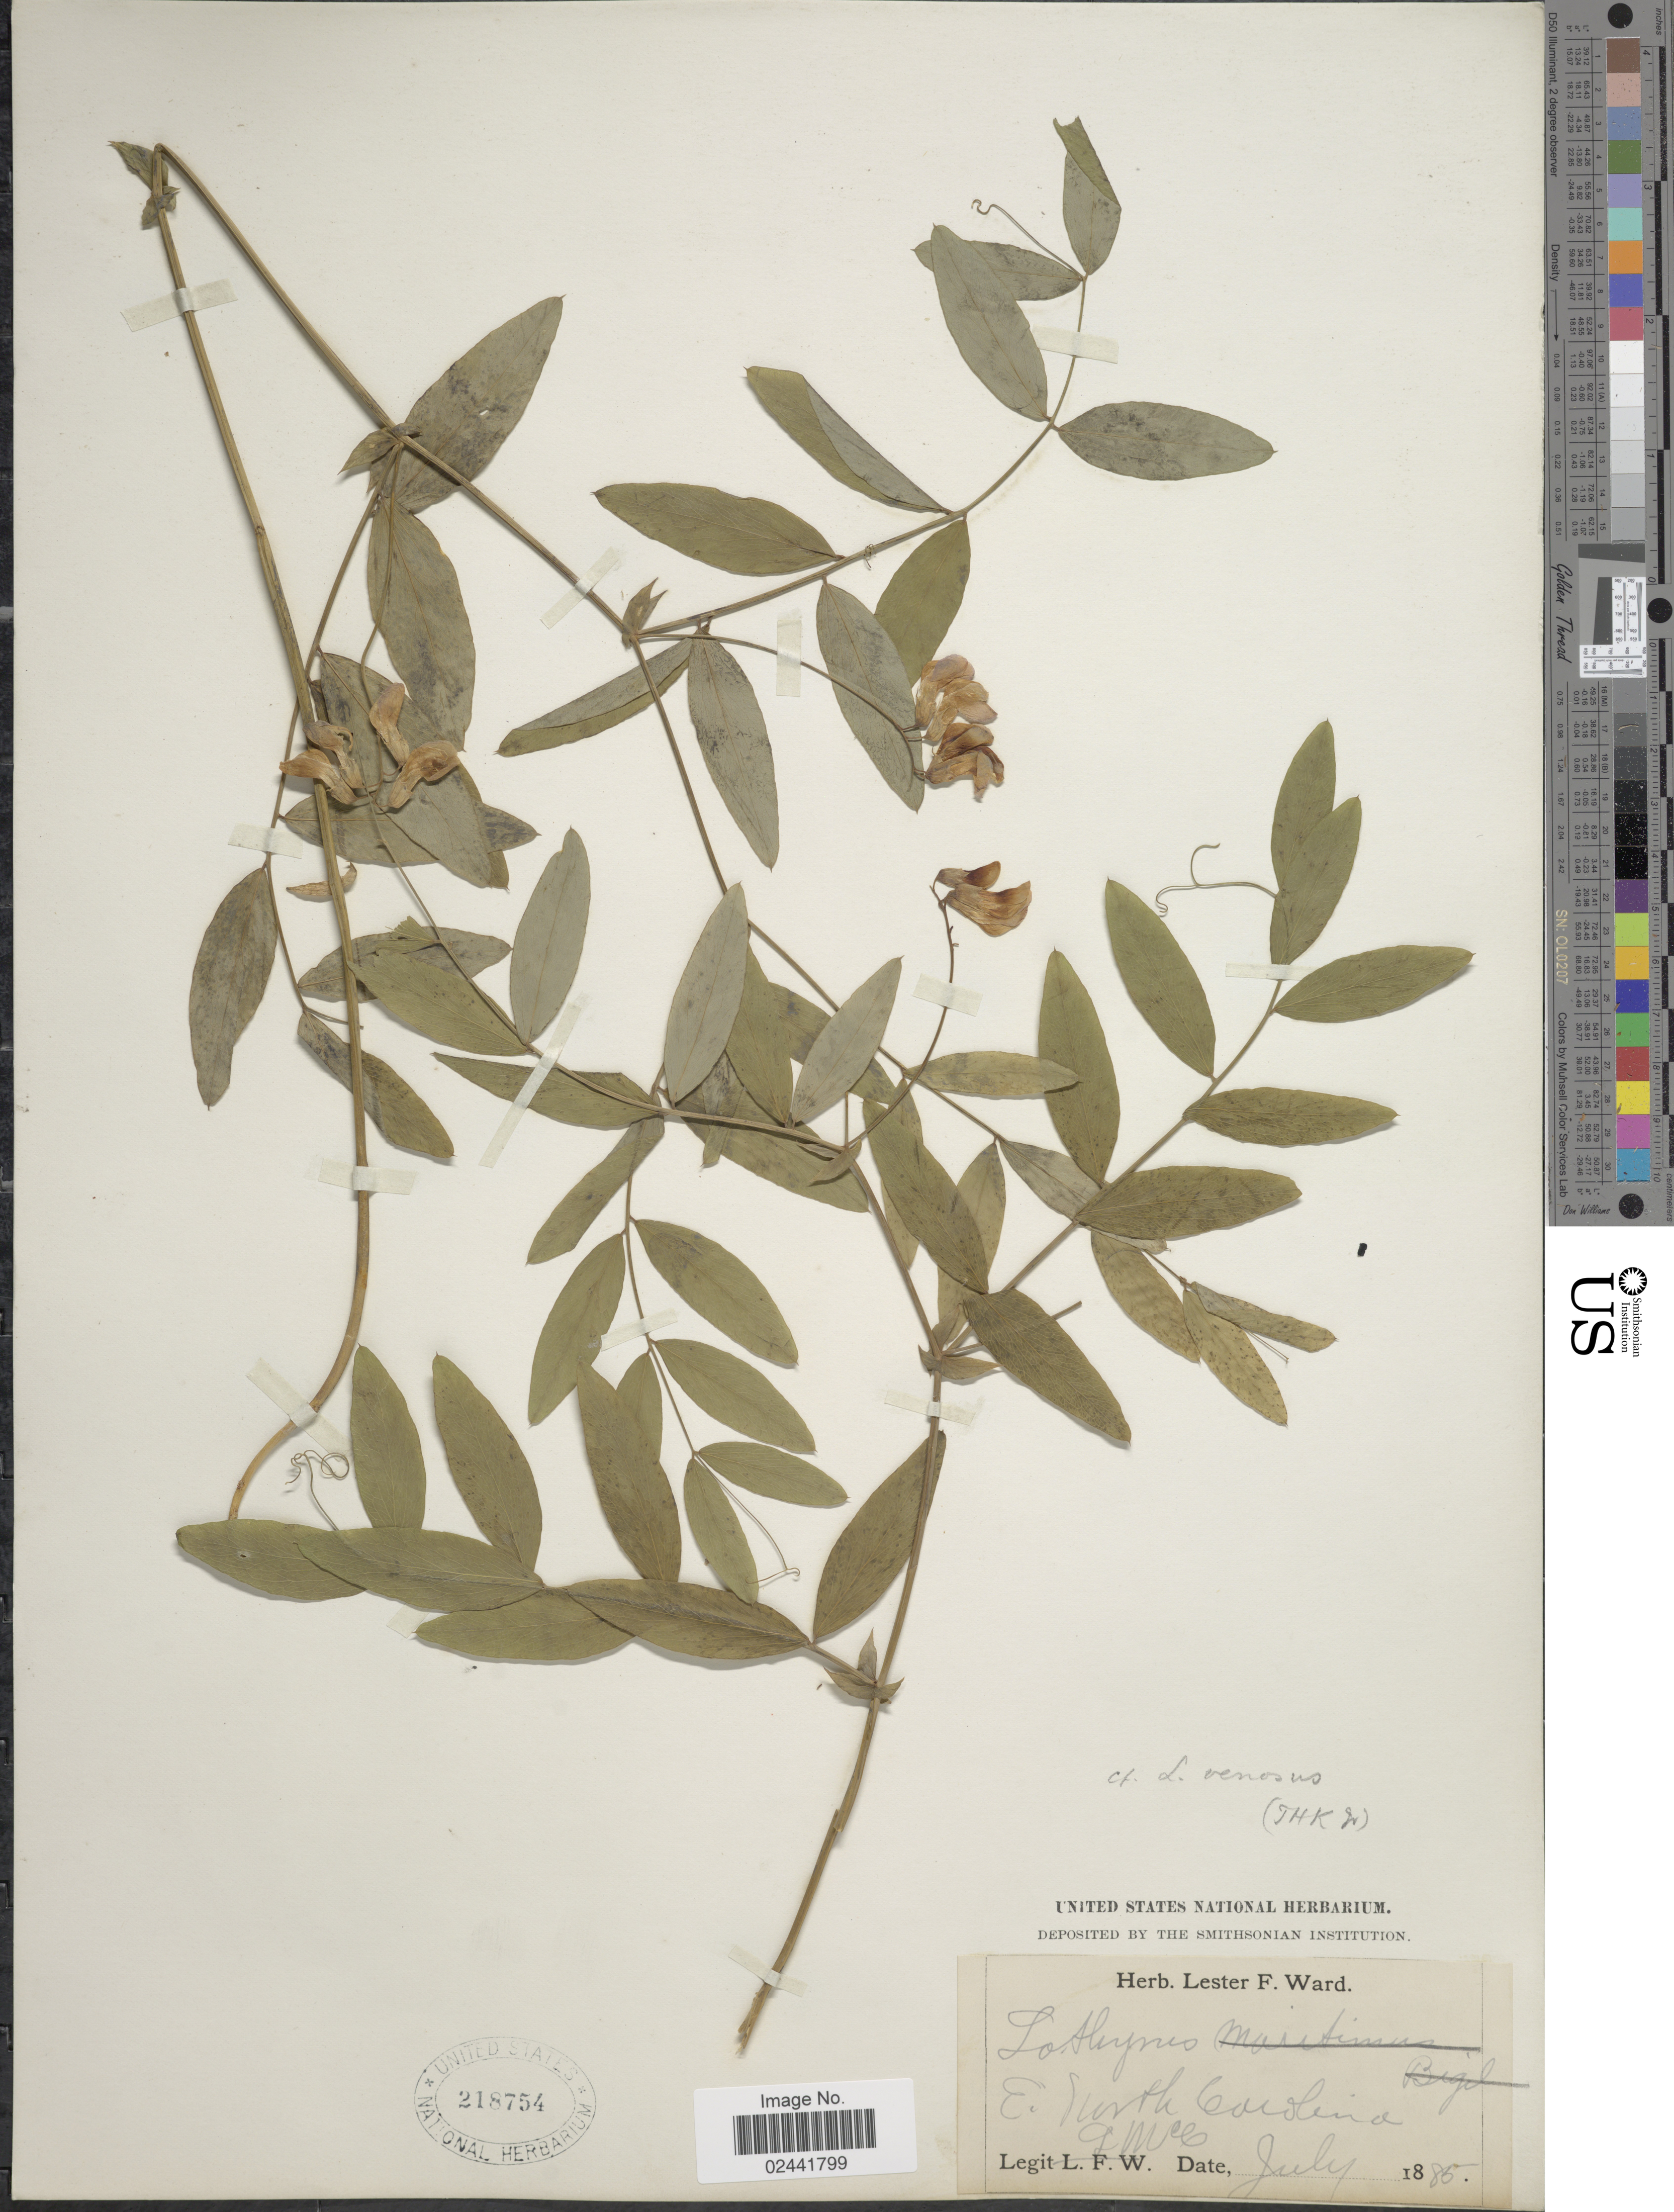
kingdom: Plantae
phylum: Tracheophyta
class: Magnoliopsida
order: Fabales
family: Fabaceae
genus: Lathyrus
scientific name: Lathyrus venosus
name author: Muhl. ex Willd.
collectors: G. McCarthy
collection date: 1885-07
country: United States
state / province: North Carolina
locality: E. North Carolina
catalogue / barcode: US 218754